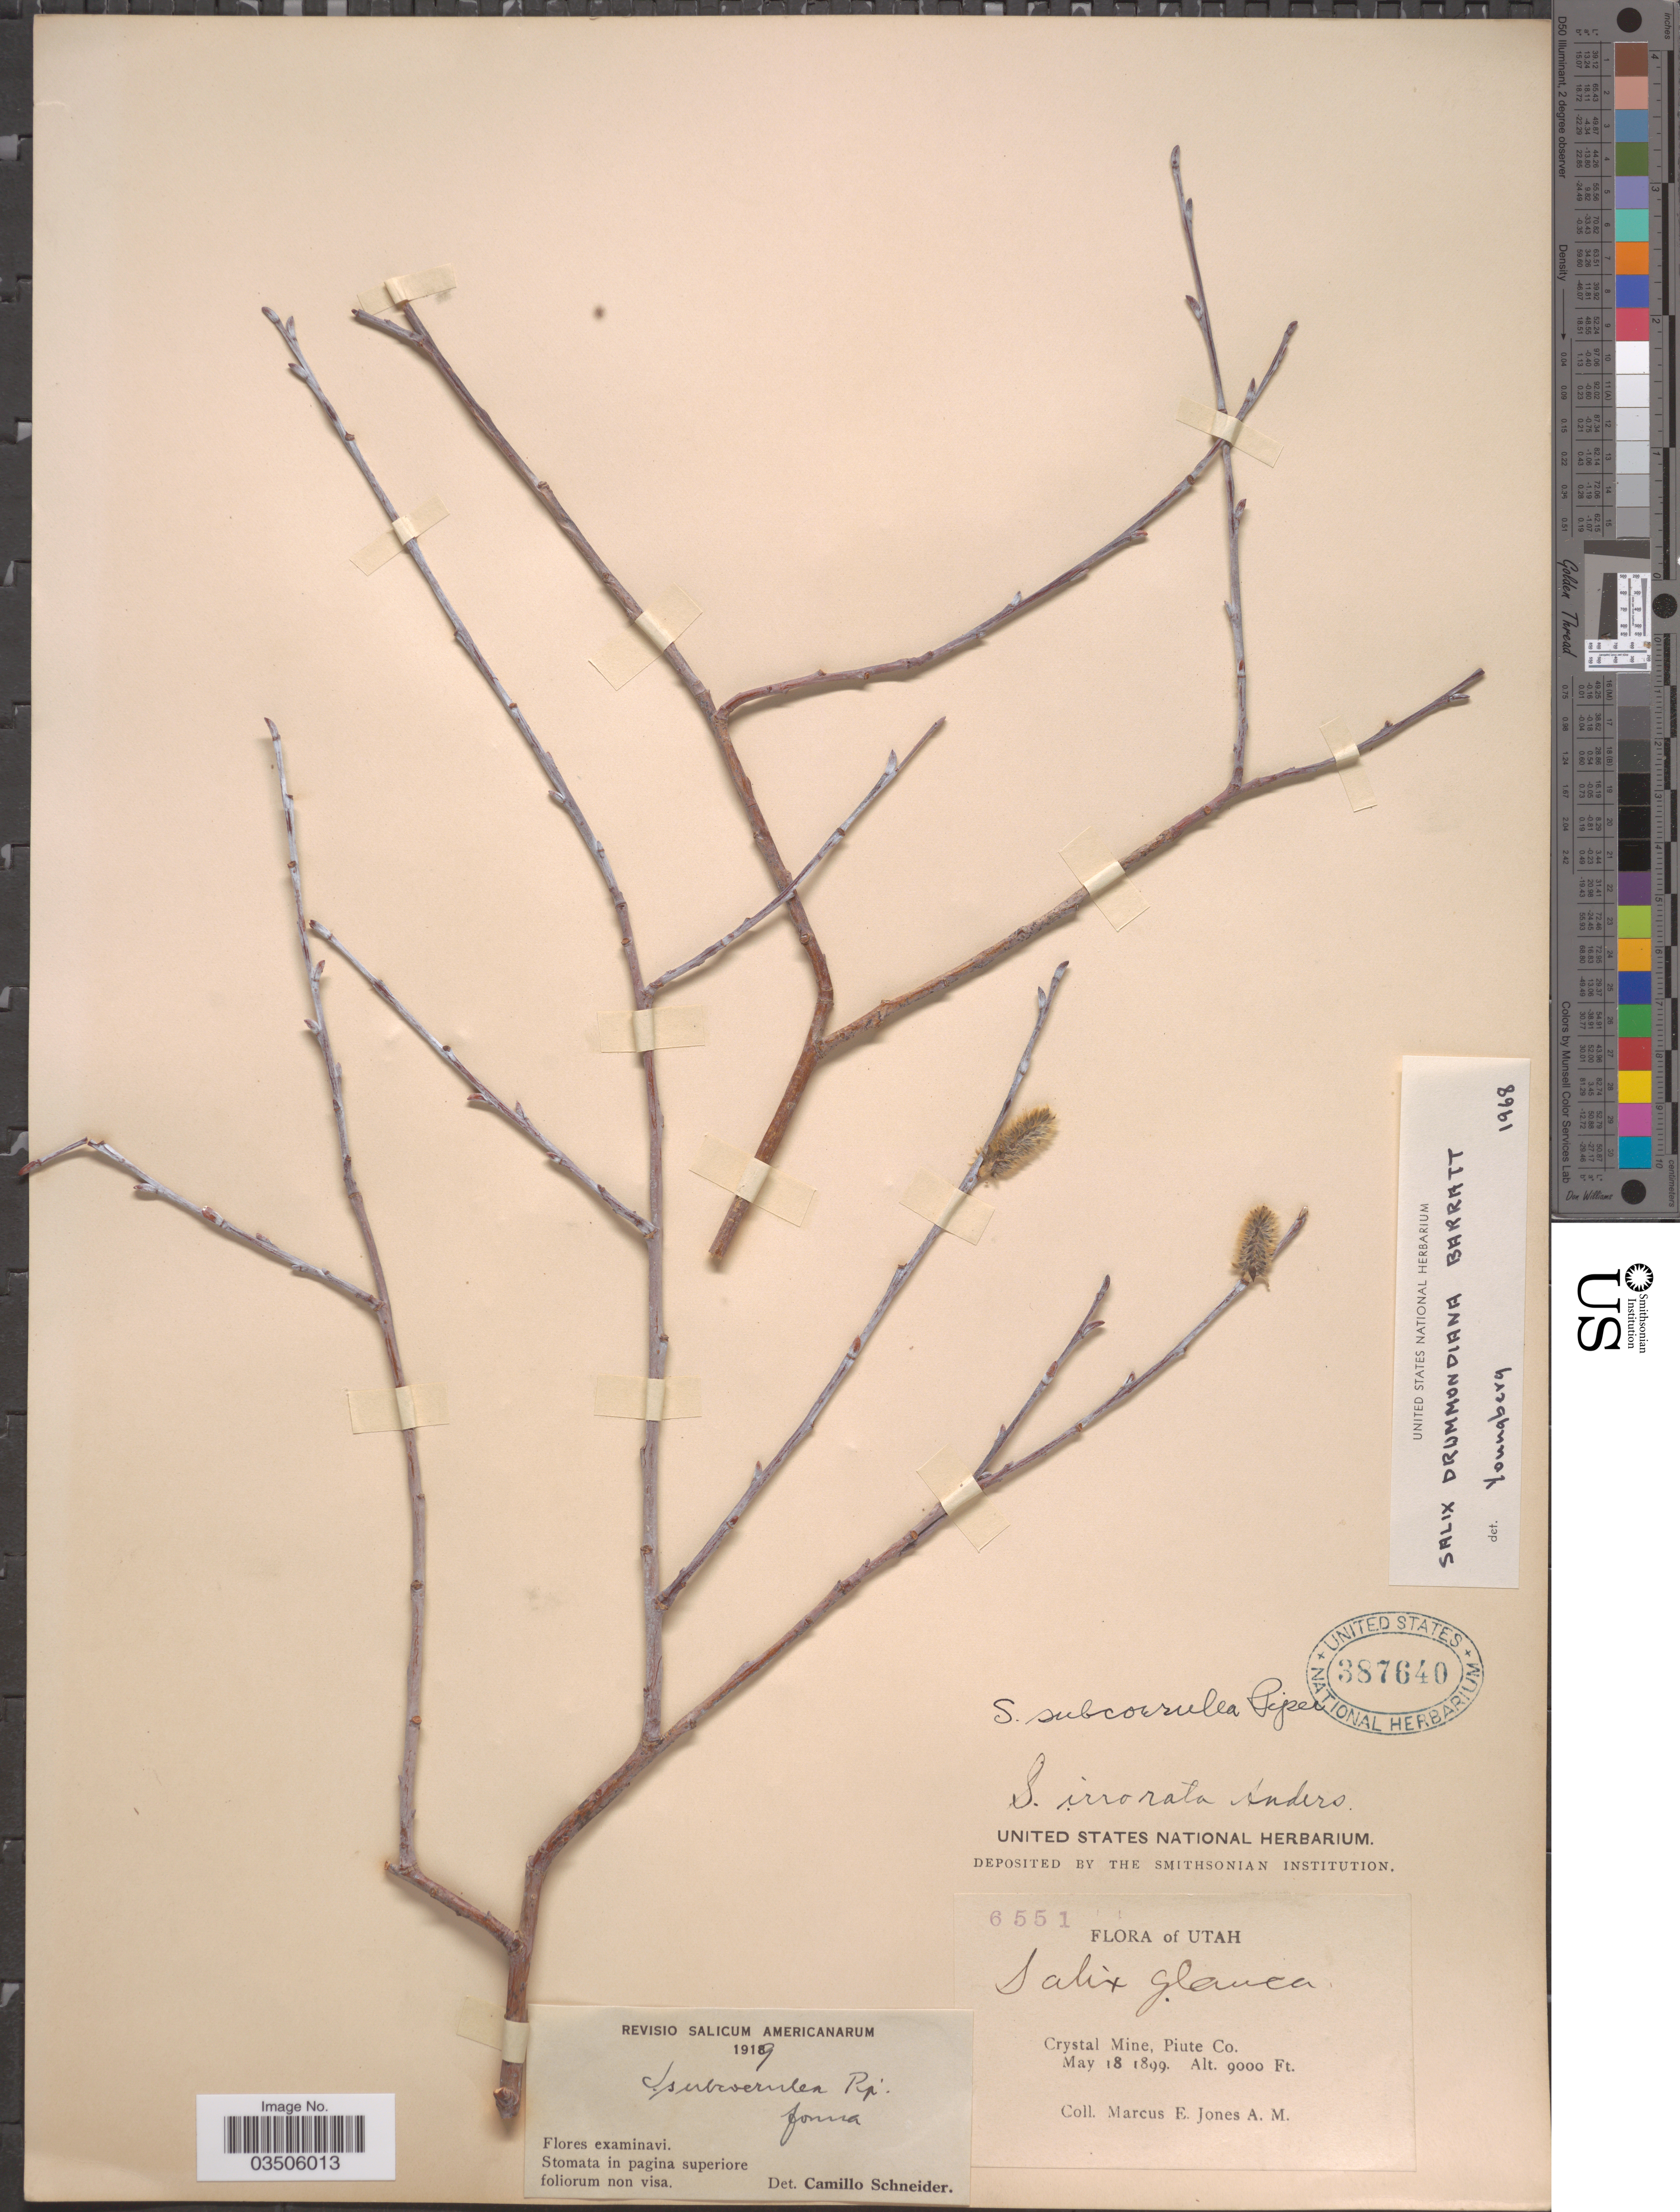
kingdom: Plantae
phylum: Tracheophyta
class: Magnoliopsida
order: Malpighiales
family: Salicaceae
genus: Salix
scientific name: Salix subcoerulea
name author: Piper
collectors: M. E. Jones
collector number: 6551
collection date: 1899-05-18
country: United States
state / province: Utah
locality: Crystal Mine, Piute Co.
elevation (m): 2743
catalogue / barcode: US 387640